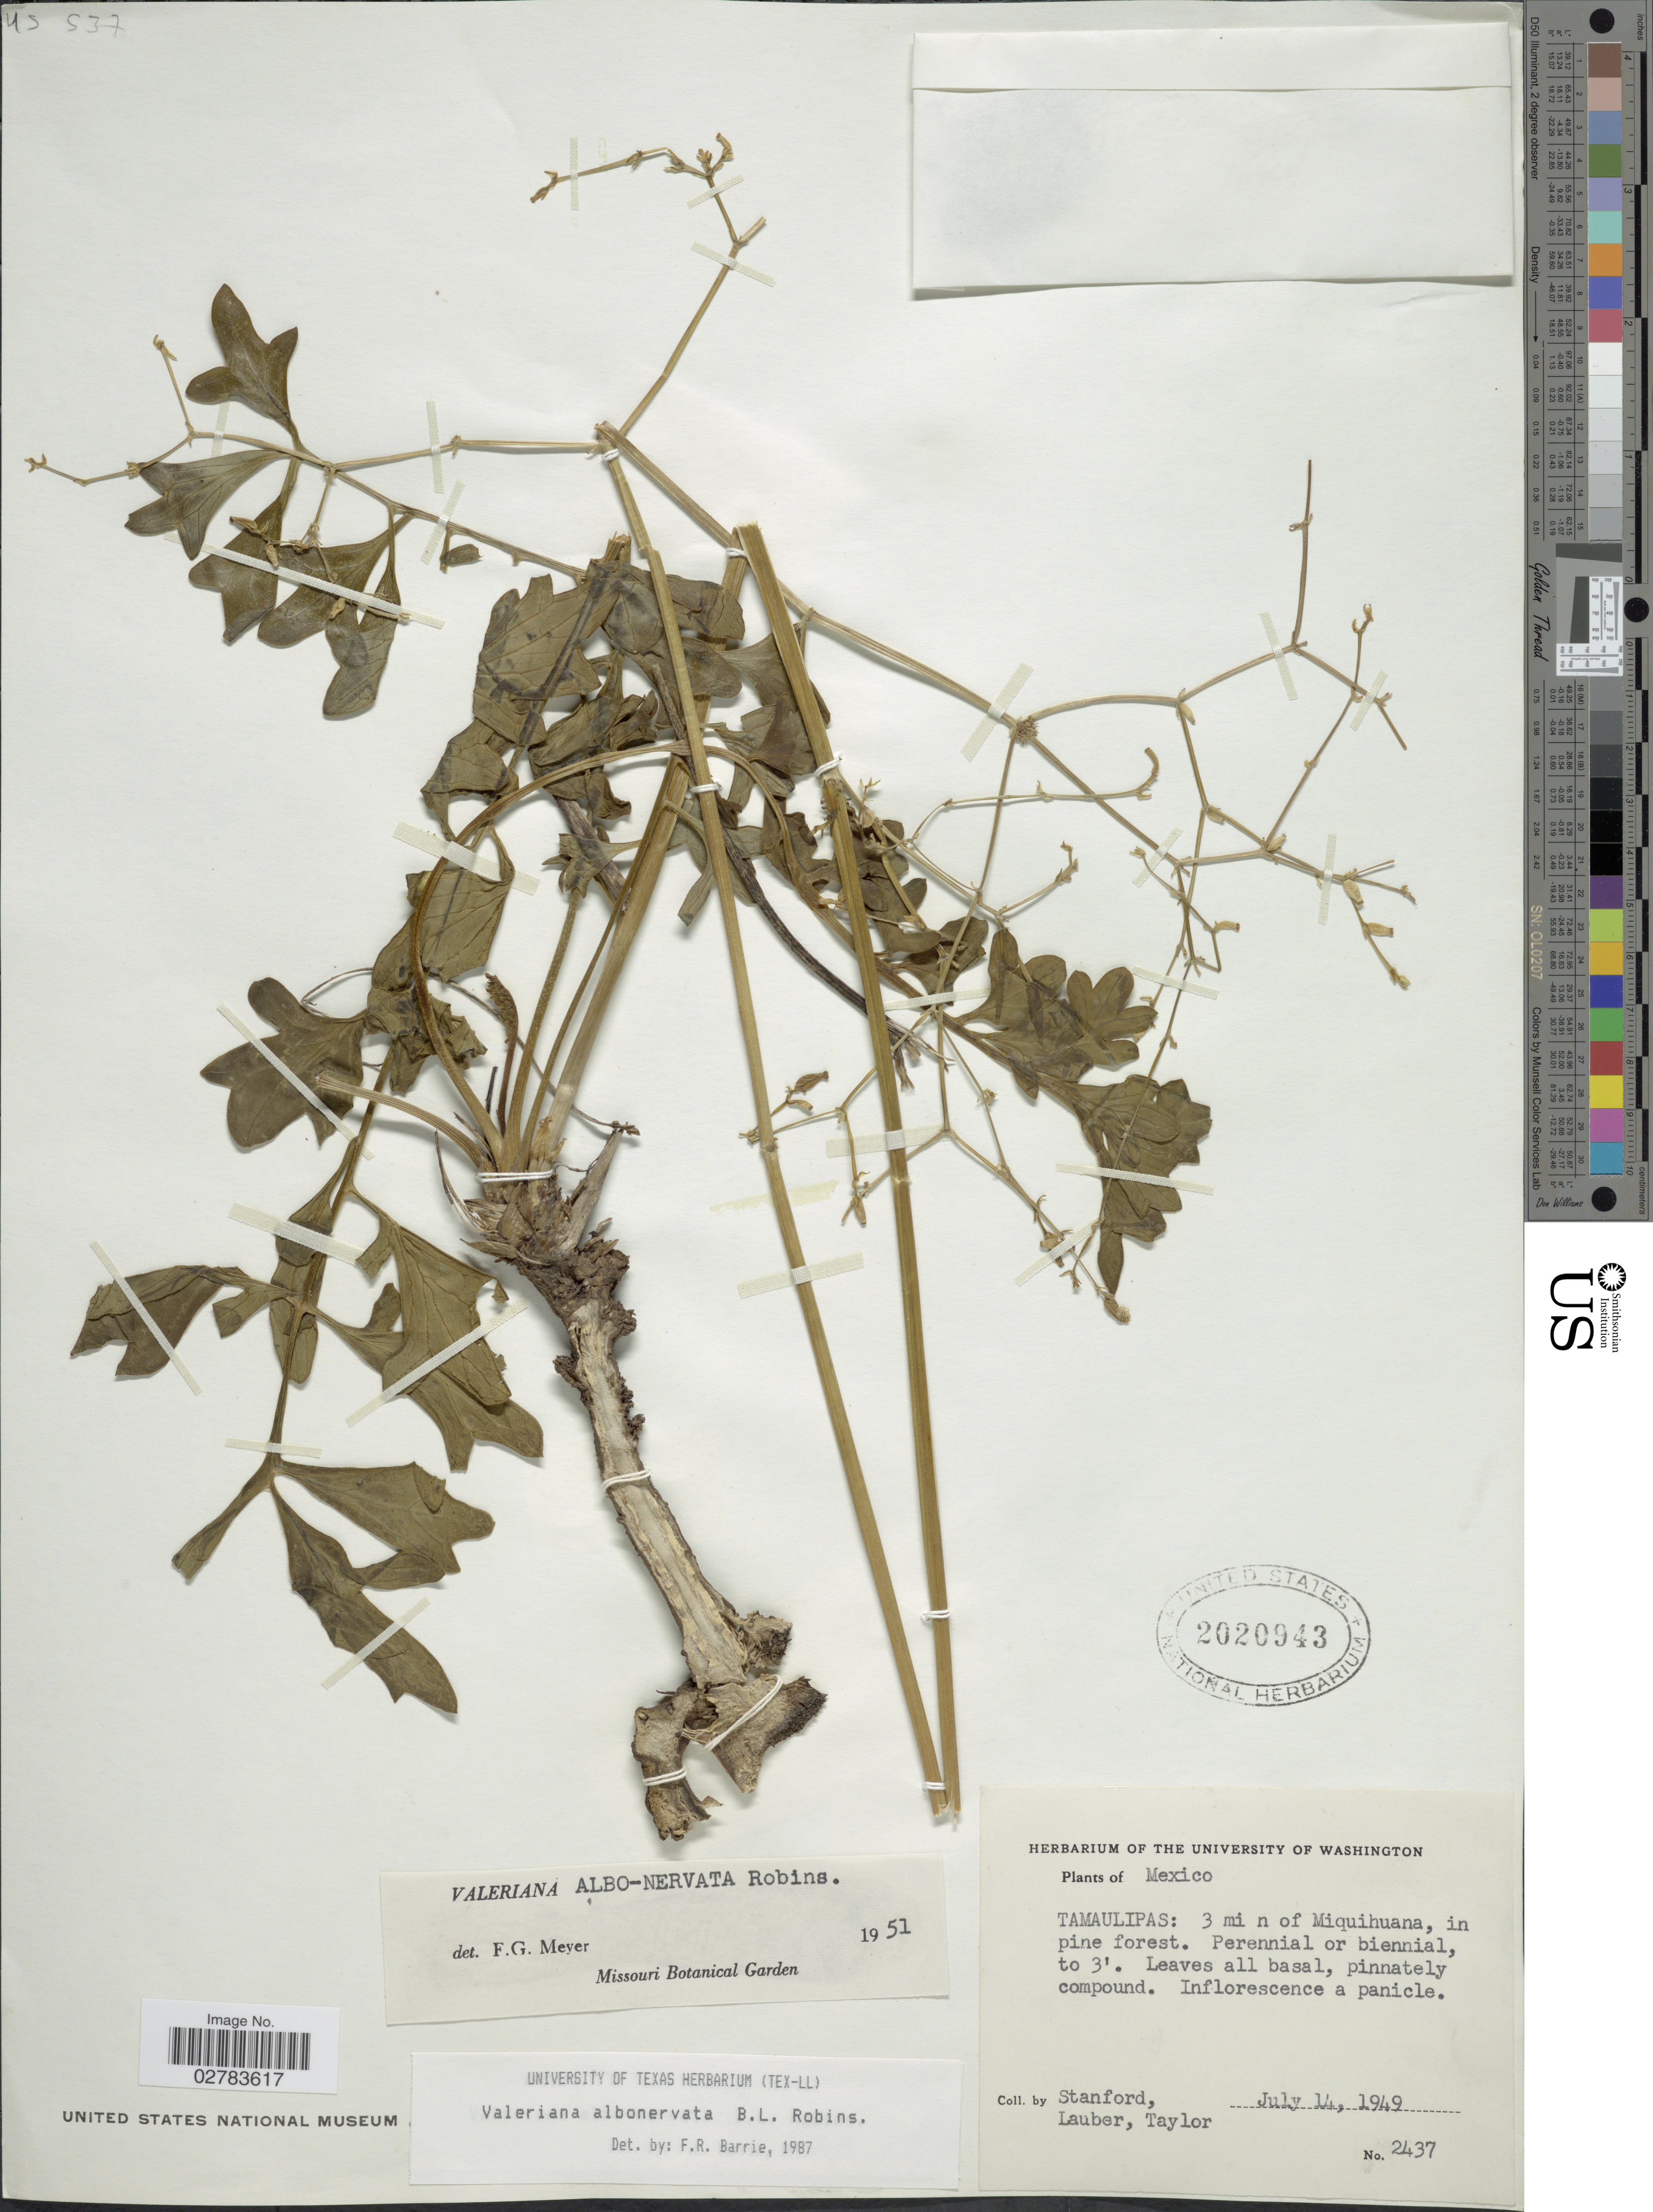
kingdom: Plantae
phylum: Tracheophyta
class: Magnoliopsida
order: Dipsacales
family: Caprifoliaceae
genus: Valeriana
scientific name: Valeriana albonervata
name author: B.L. Rob.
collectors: -. Stanford, Lauber, -- & -- Taylor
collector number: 2437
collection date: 1949-07-14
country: Mexico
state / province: Tamaulipas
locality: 3 mi n of Miquihana, in pine forest.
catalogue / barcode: US 2020943